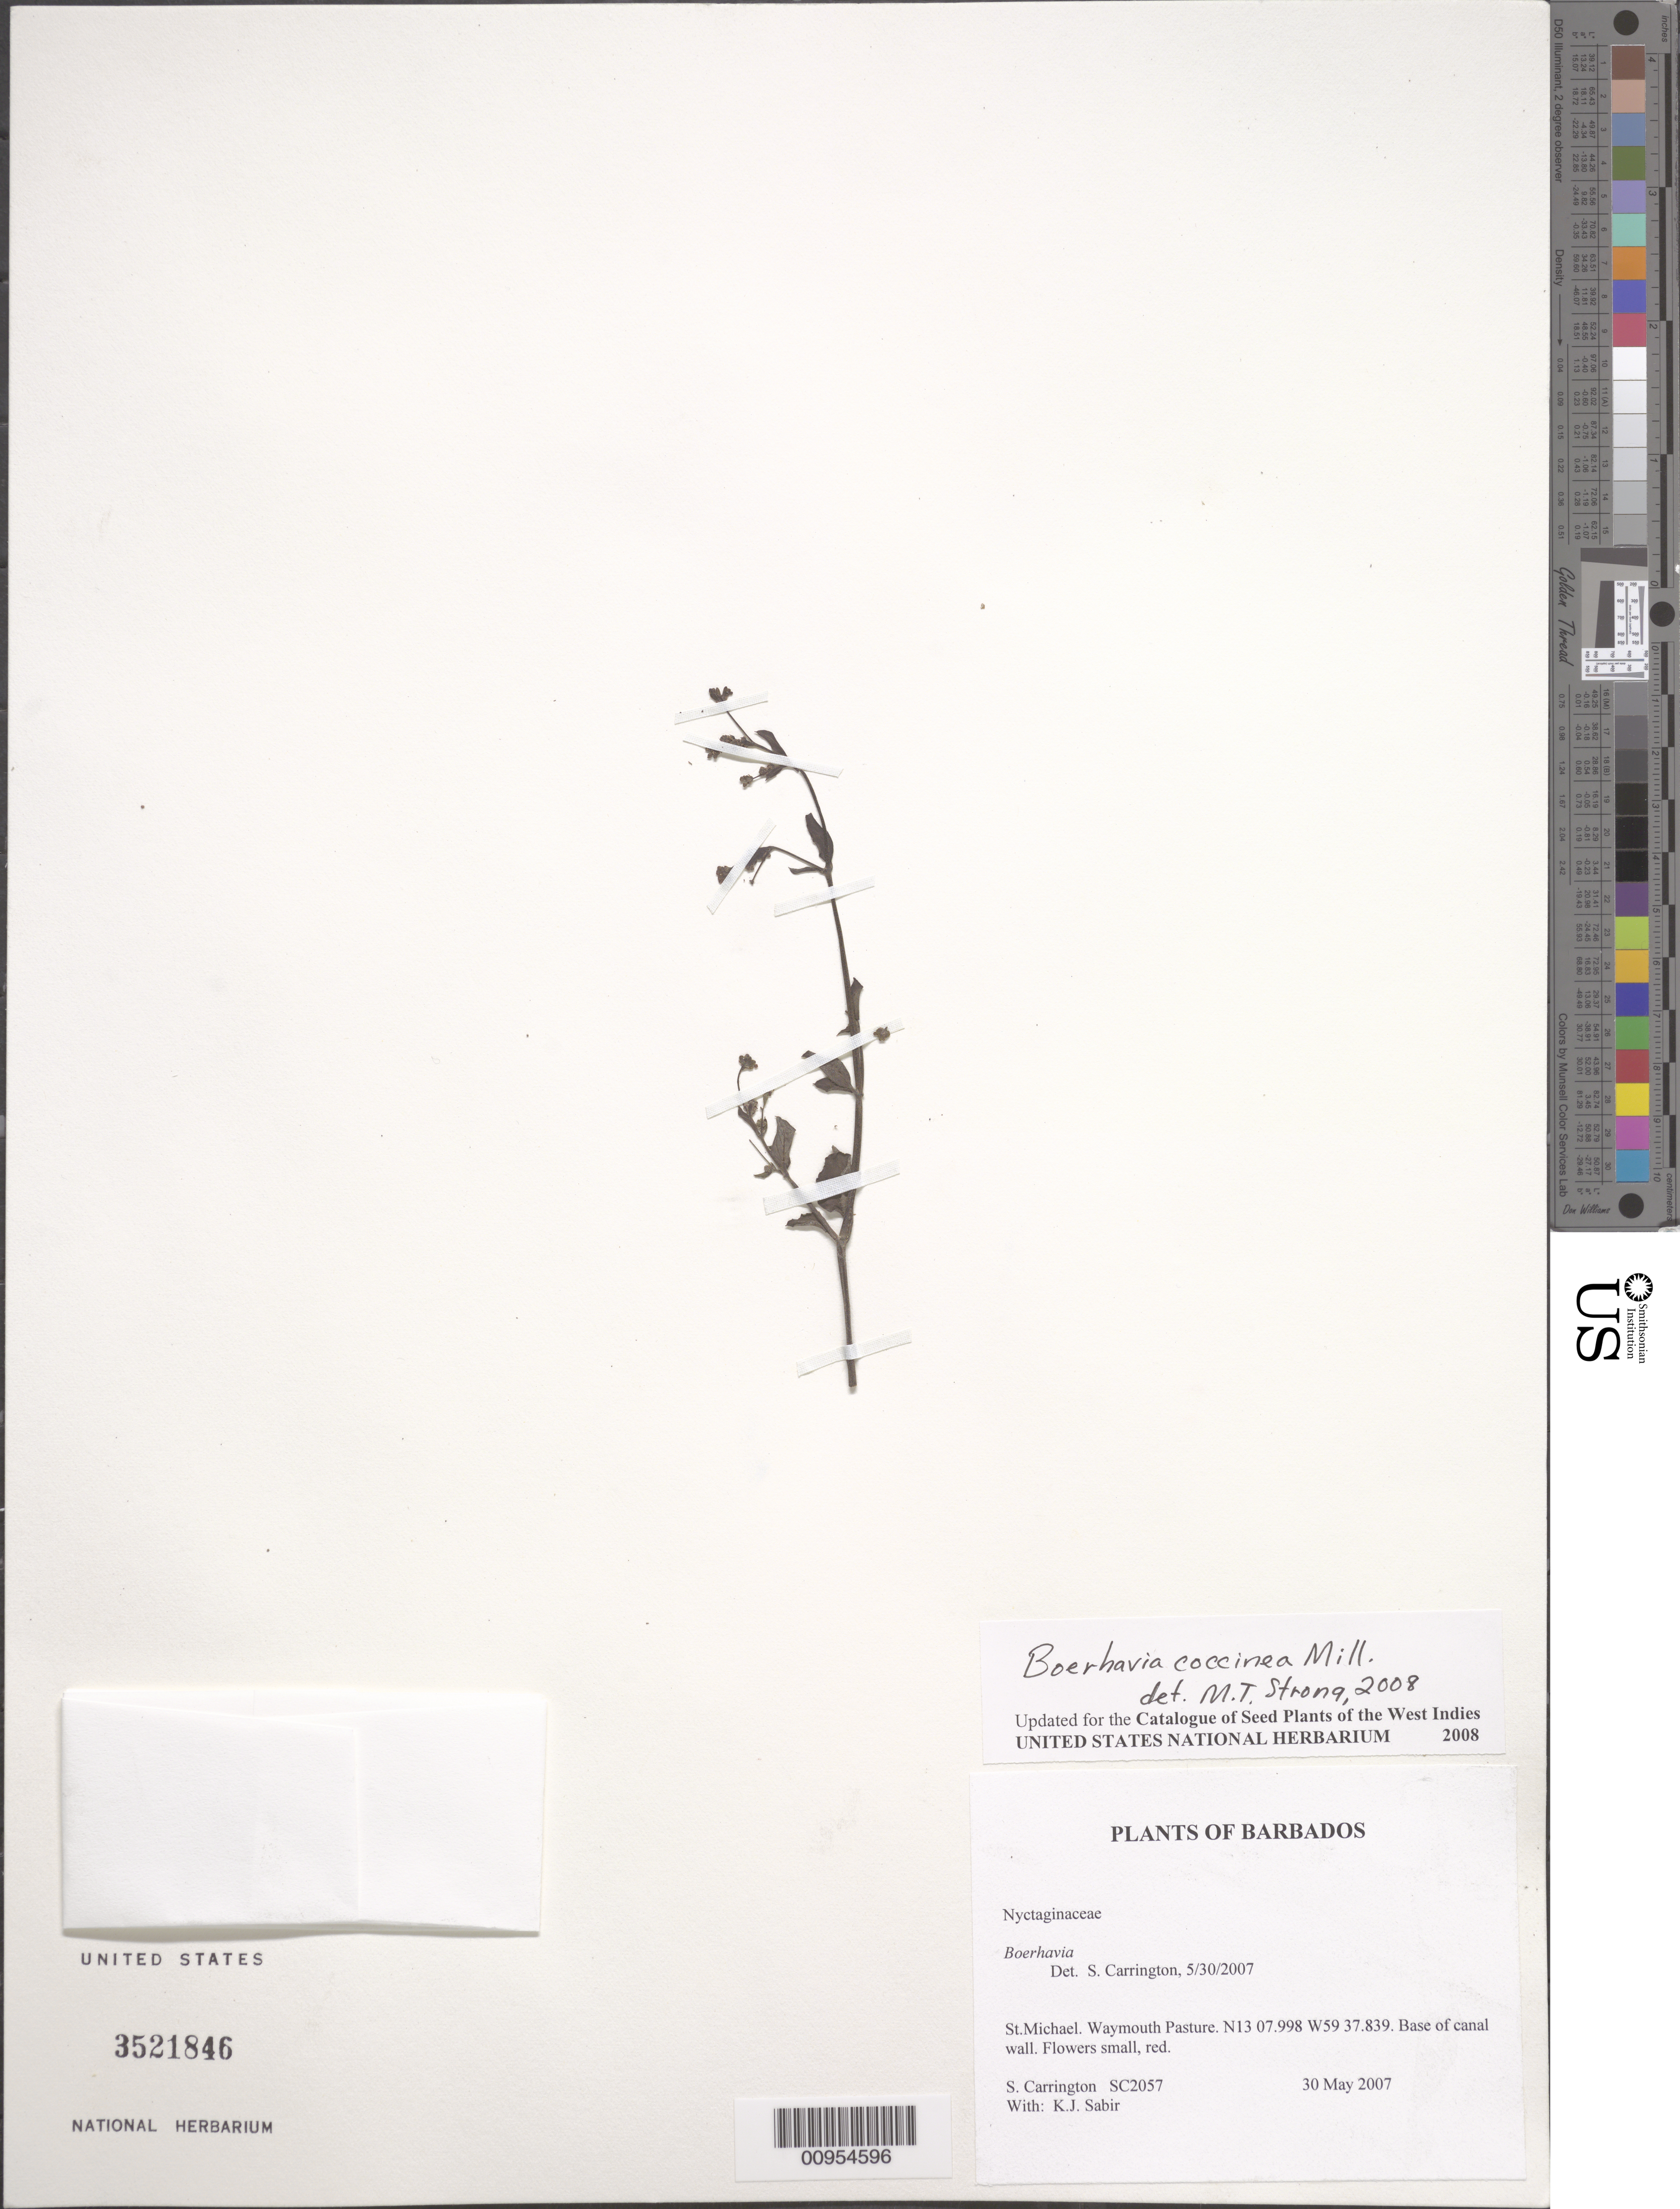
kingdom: Plantae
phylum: Tracheophyta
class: Magnoliopsida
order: Caryophyllales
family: Nyctaginaceae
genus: Boerhavia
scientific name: Boerhavia coccinea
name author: Mill.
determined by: Strong, M. T., (US), Smithsonian Institution - National Museum of Natural History (UNITED STATES)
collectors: C. M. S. Carrington & K. Sabir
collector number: SC 2057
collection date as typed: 30 May 2007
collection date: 2007-05-30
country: Barbados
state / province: Saint Michael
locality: Waymouth Pasture.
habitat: Base of canal wall.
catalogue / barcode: US 3521846